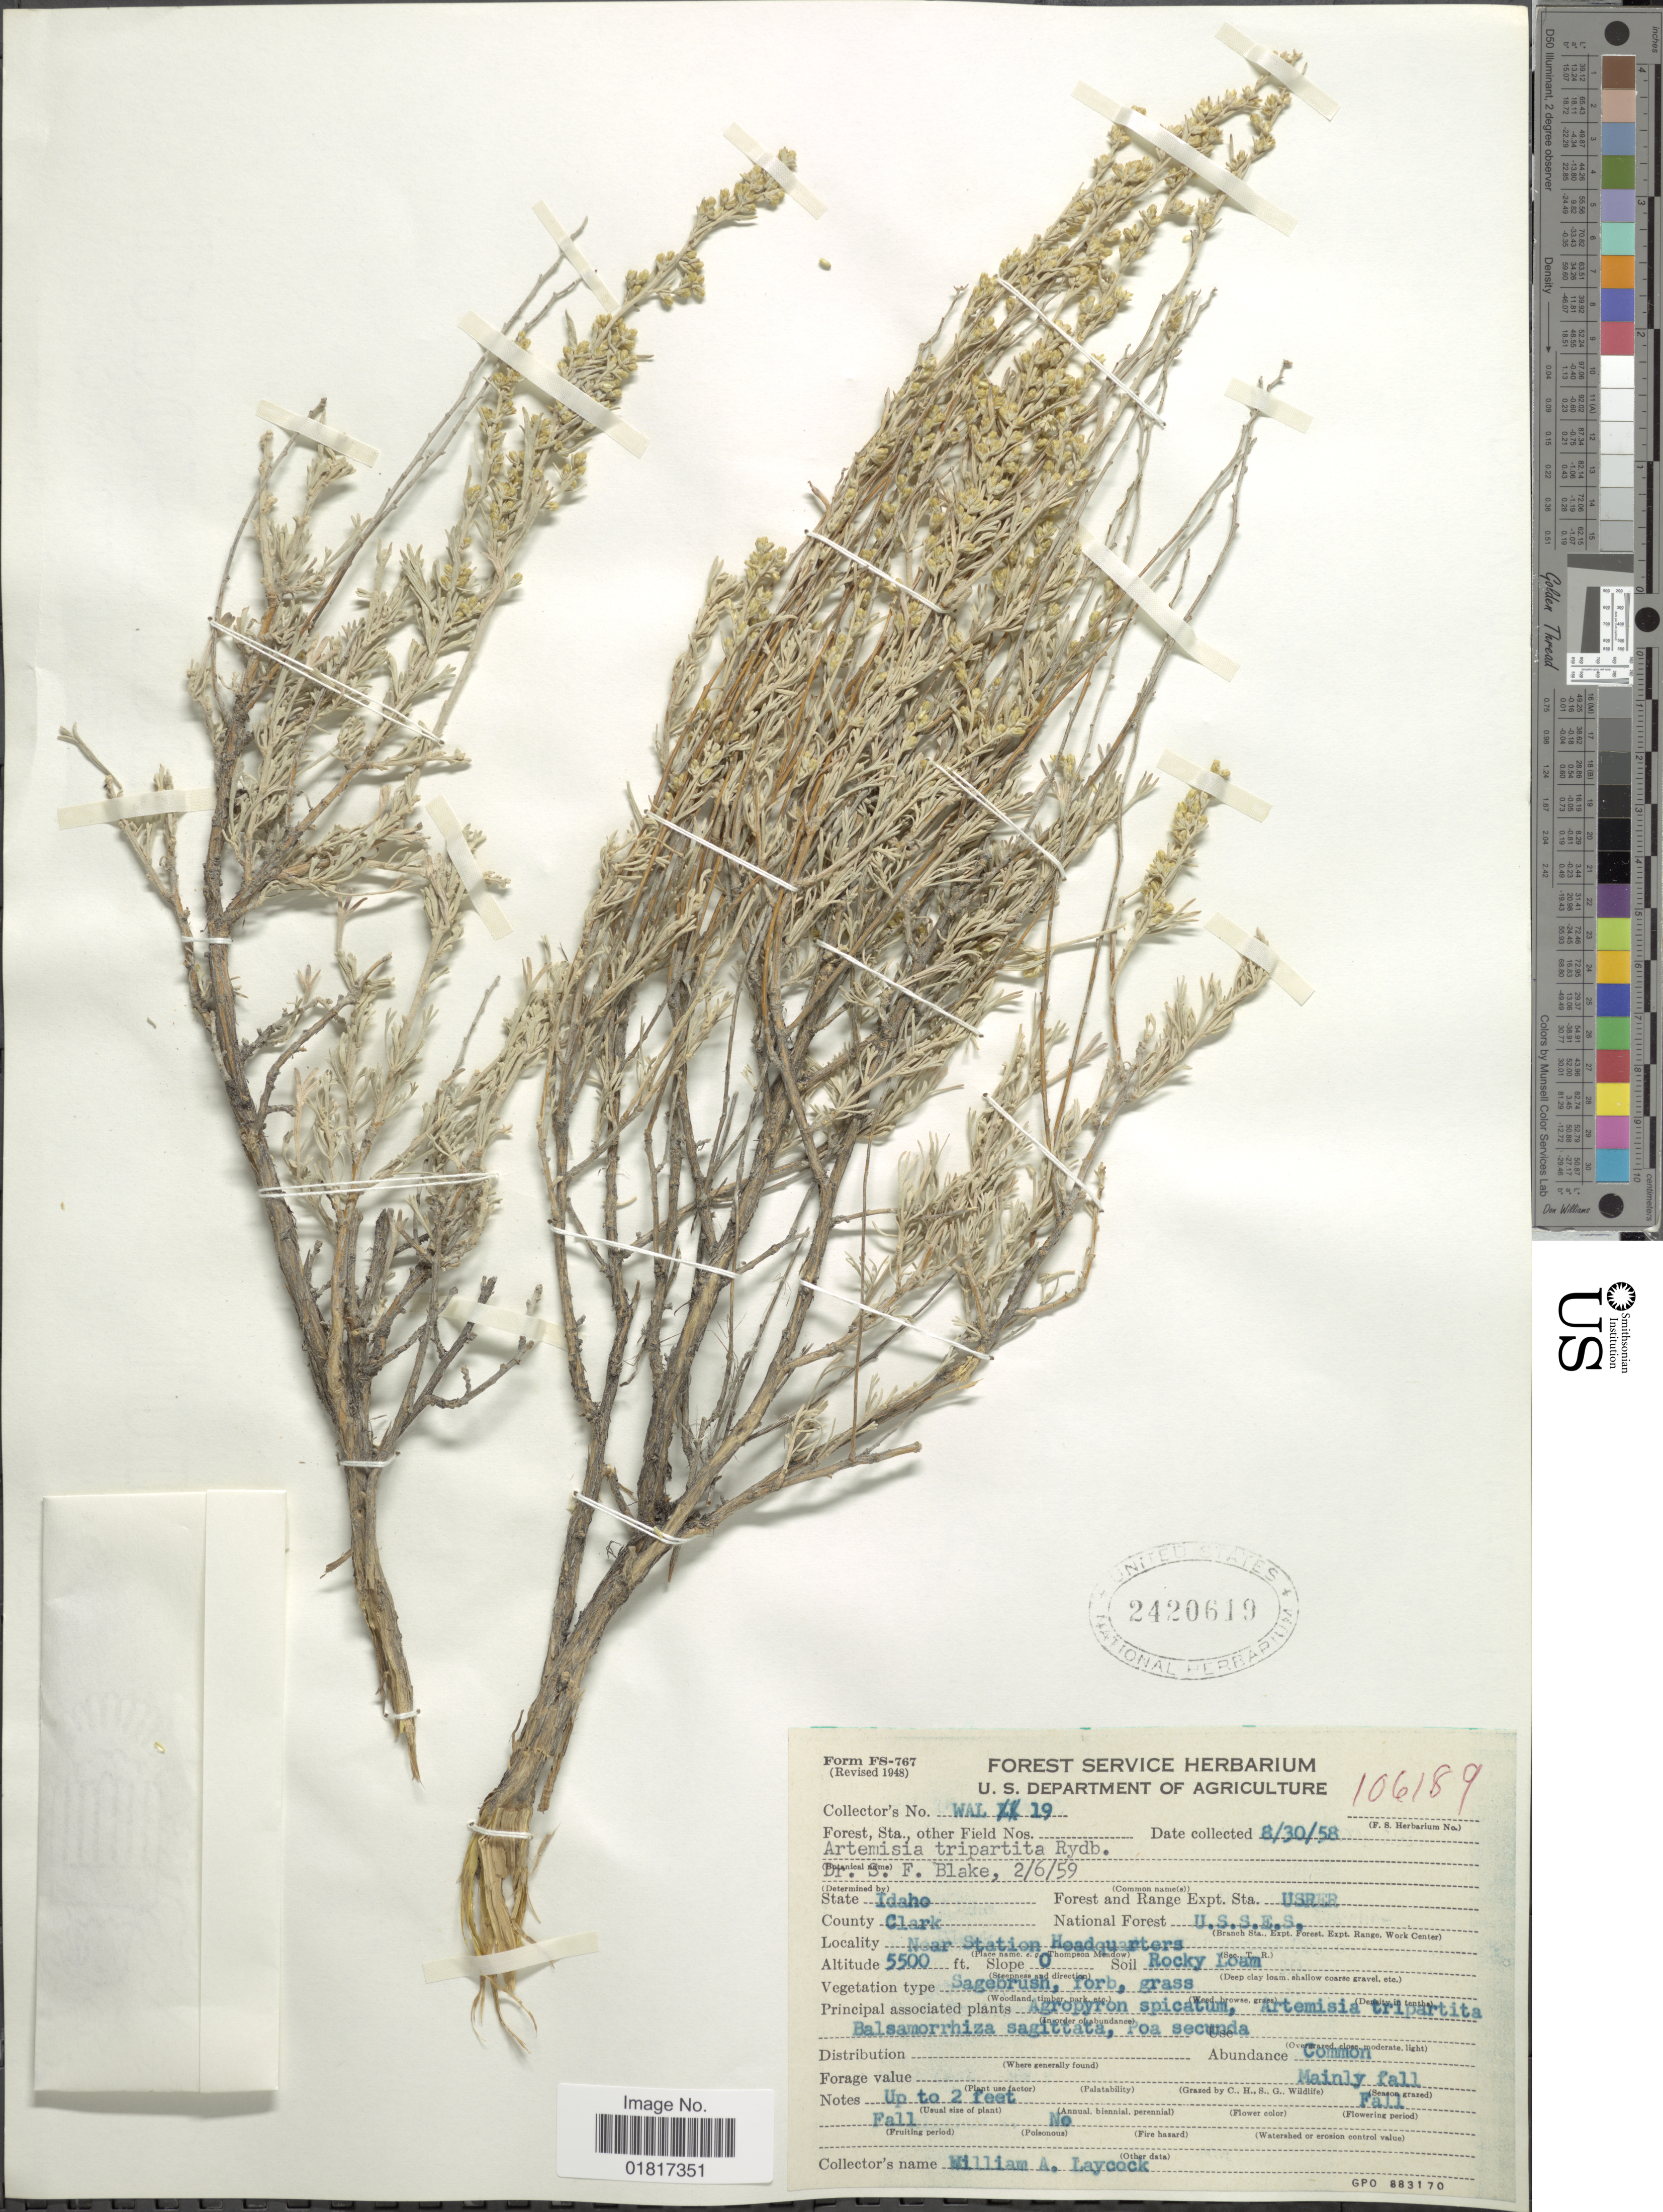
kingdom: Plantae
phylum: Tracheophyta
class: Magnoliopsida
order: Asterales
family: Asteraceae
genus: Artemisia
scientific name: Artemisia tripartita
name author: Rydb.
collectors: W. Laycock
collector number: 106189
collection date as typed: Transcribed d/m/y: 30/8/58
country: United States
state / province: Idaho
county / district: Clark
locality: Near Station Headquarters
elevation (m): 1676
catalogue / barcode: US 2420619